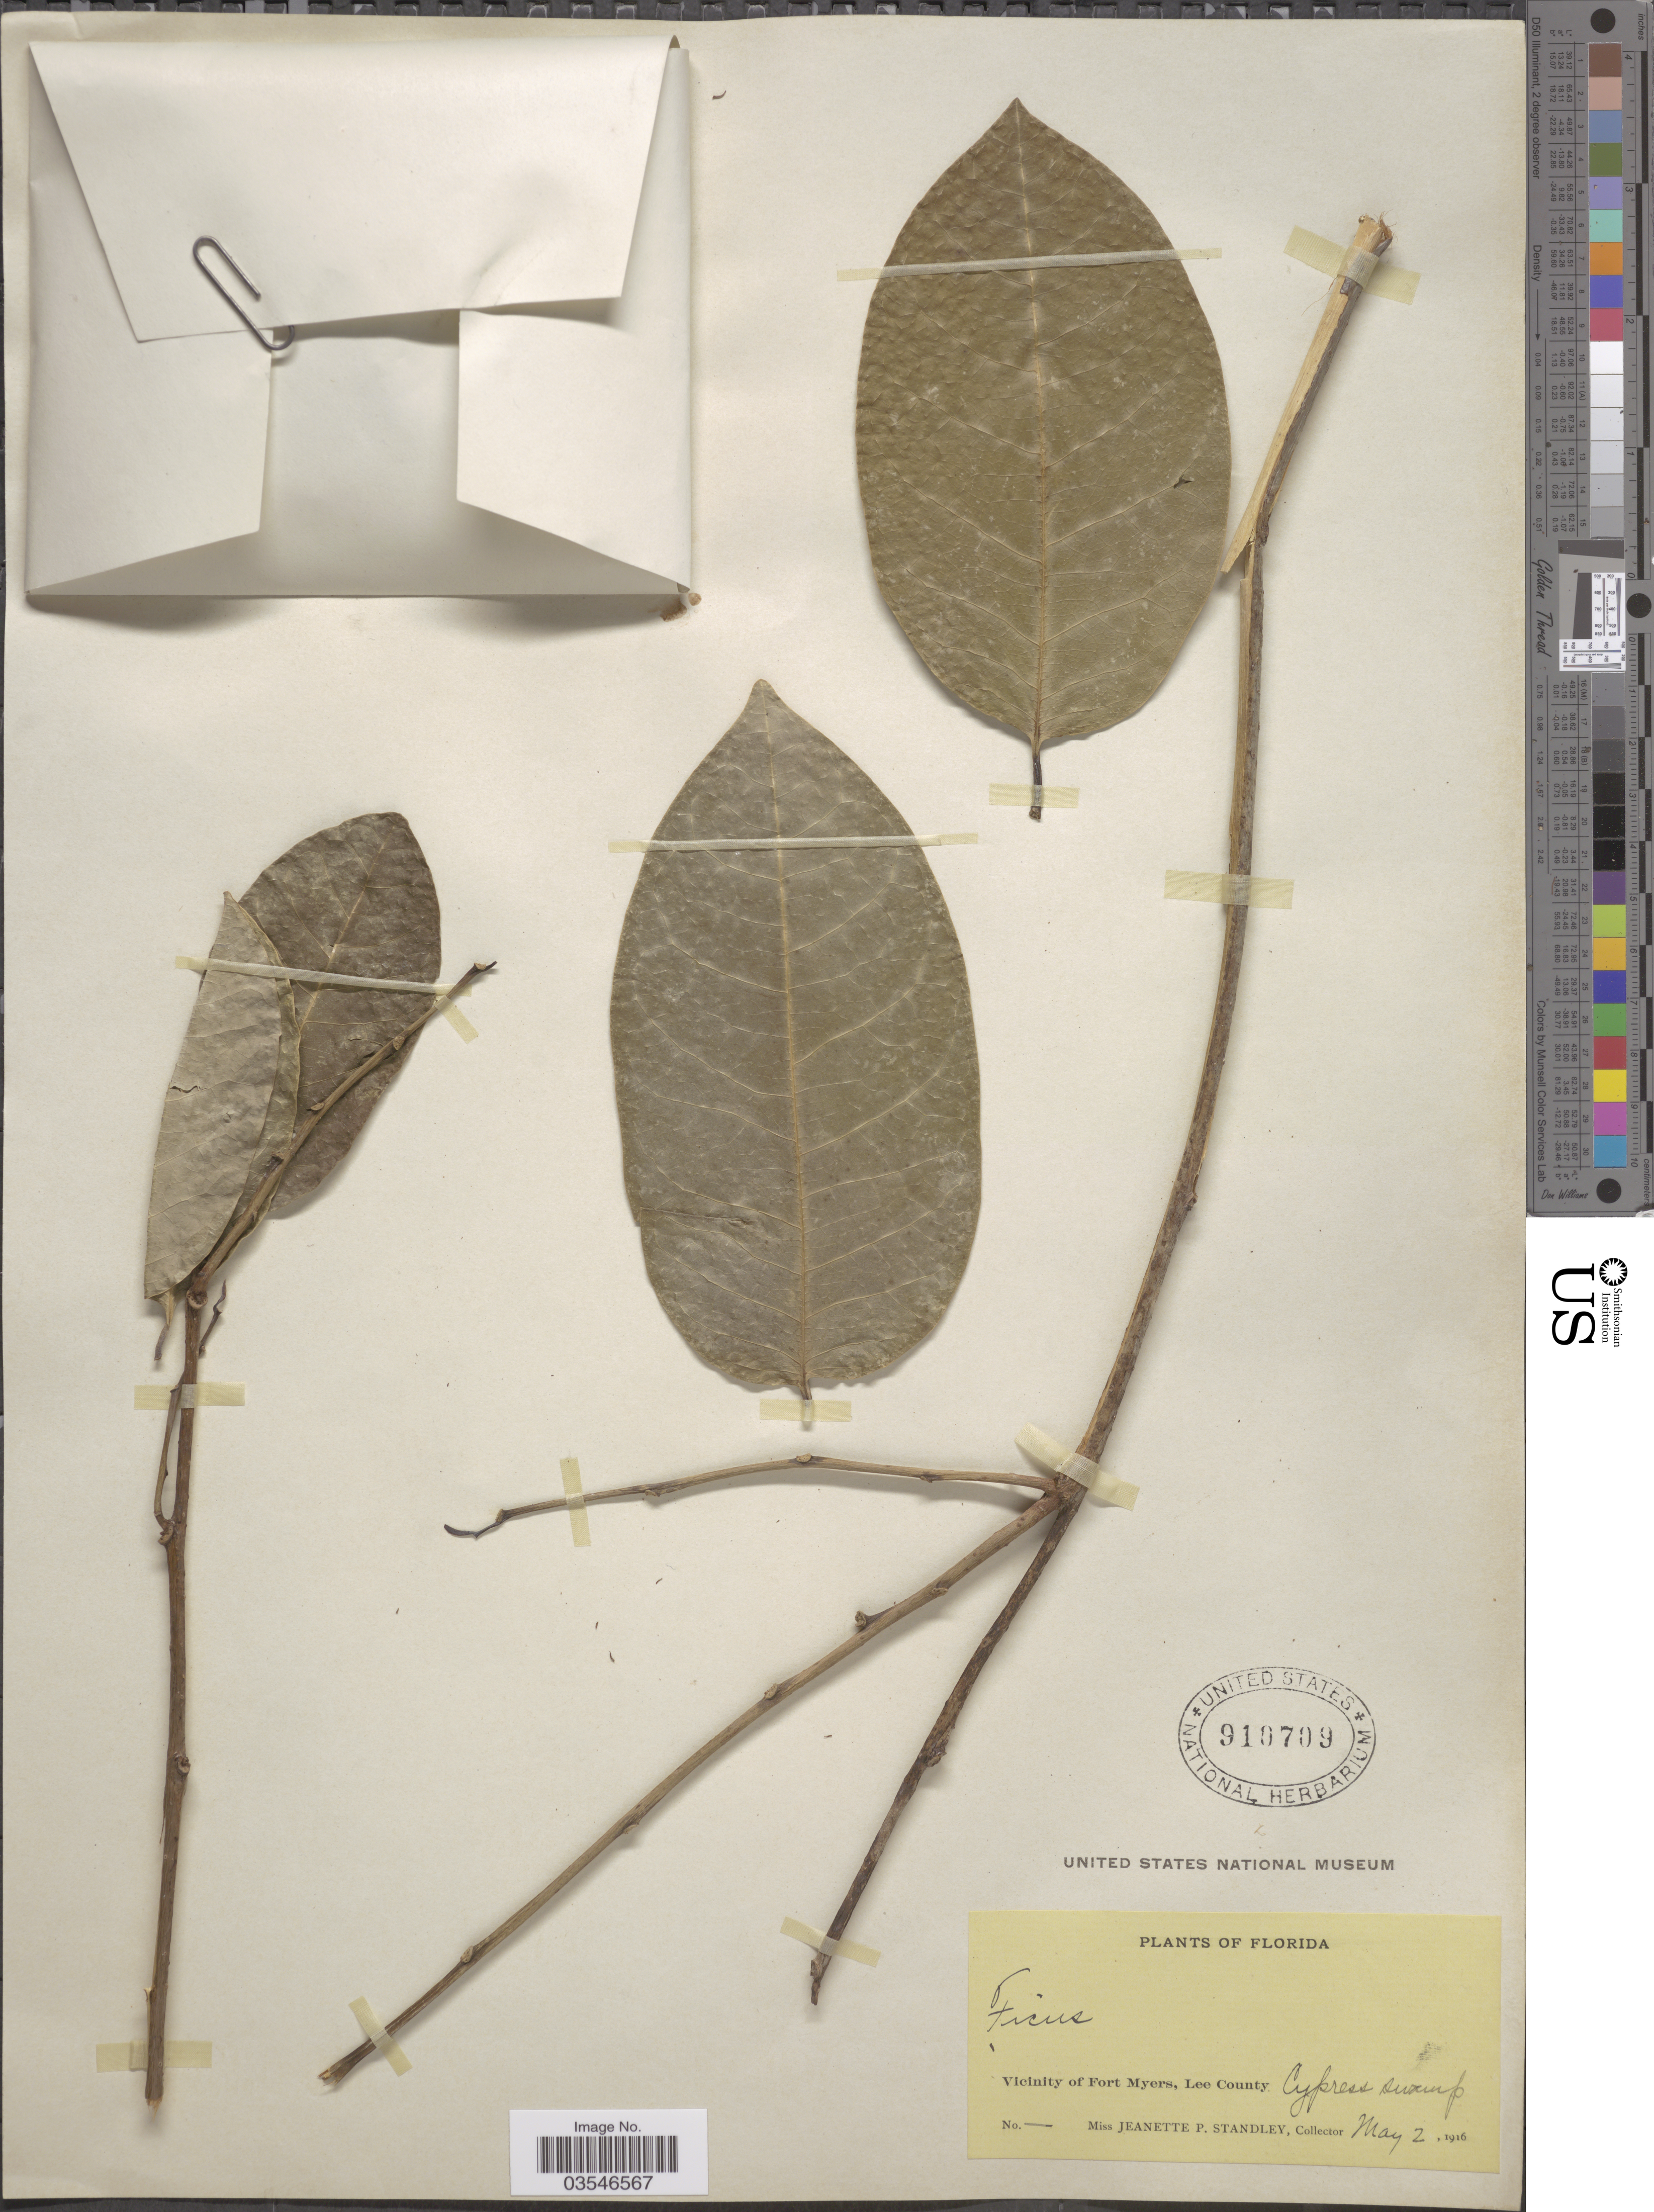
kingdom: Plantae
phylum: Tracheophyta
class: Magnoliopsida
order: Rosales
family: Moraceae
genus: Ficus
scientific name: Ficus aurea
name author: Nutt.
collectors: J. P. Standley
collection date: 1916-05-02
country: United States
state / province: Florida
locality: Vicinity of Fort Myers, Lee County. Cypress swamp.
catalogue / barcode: US 910709